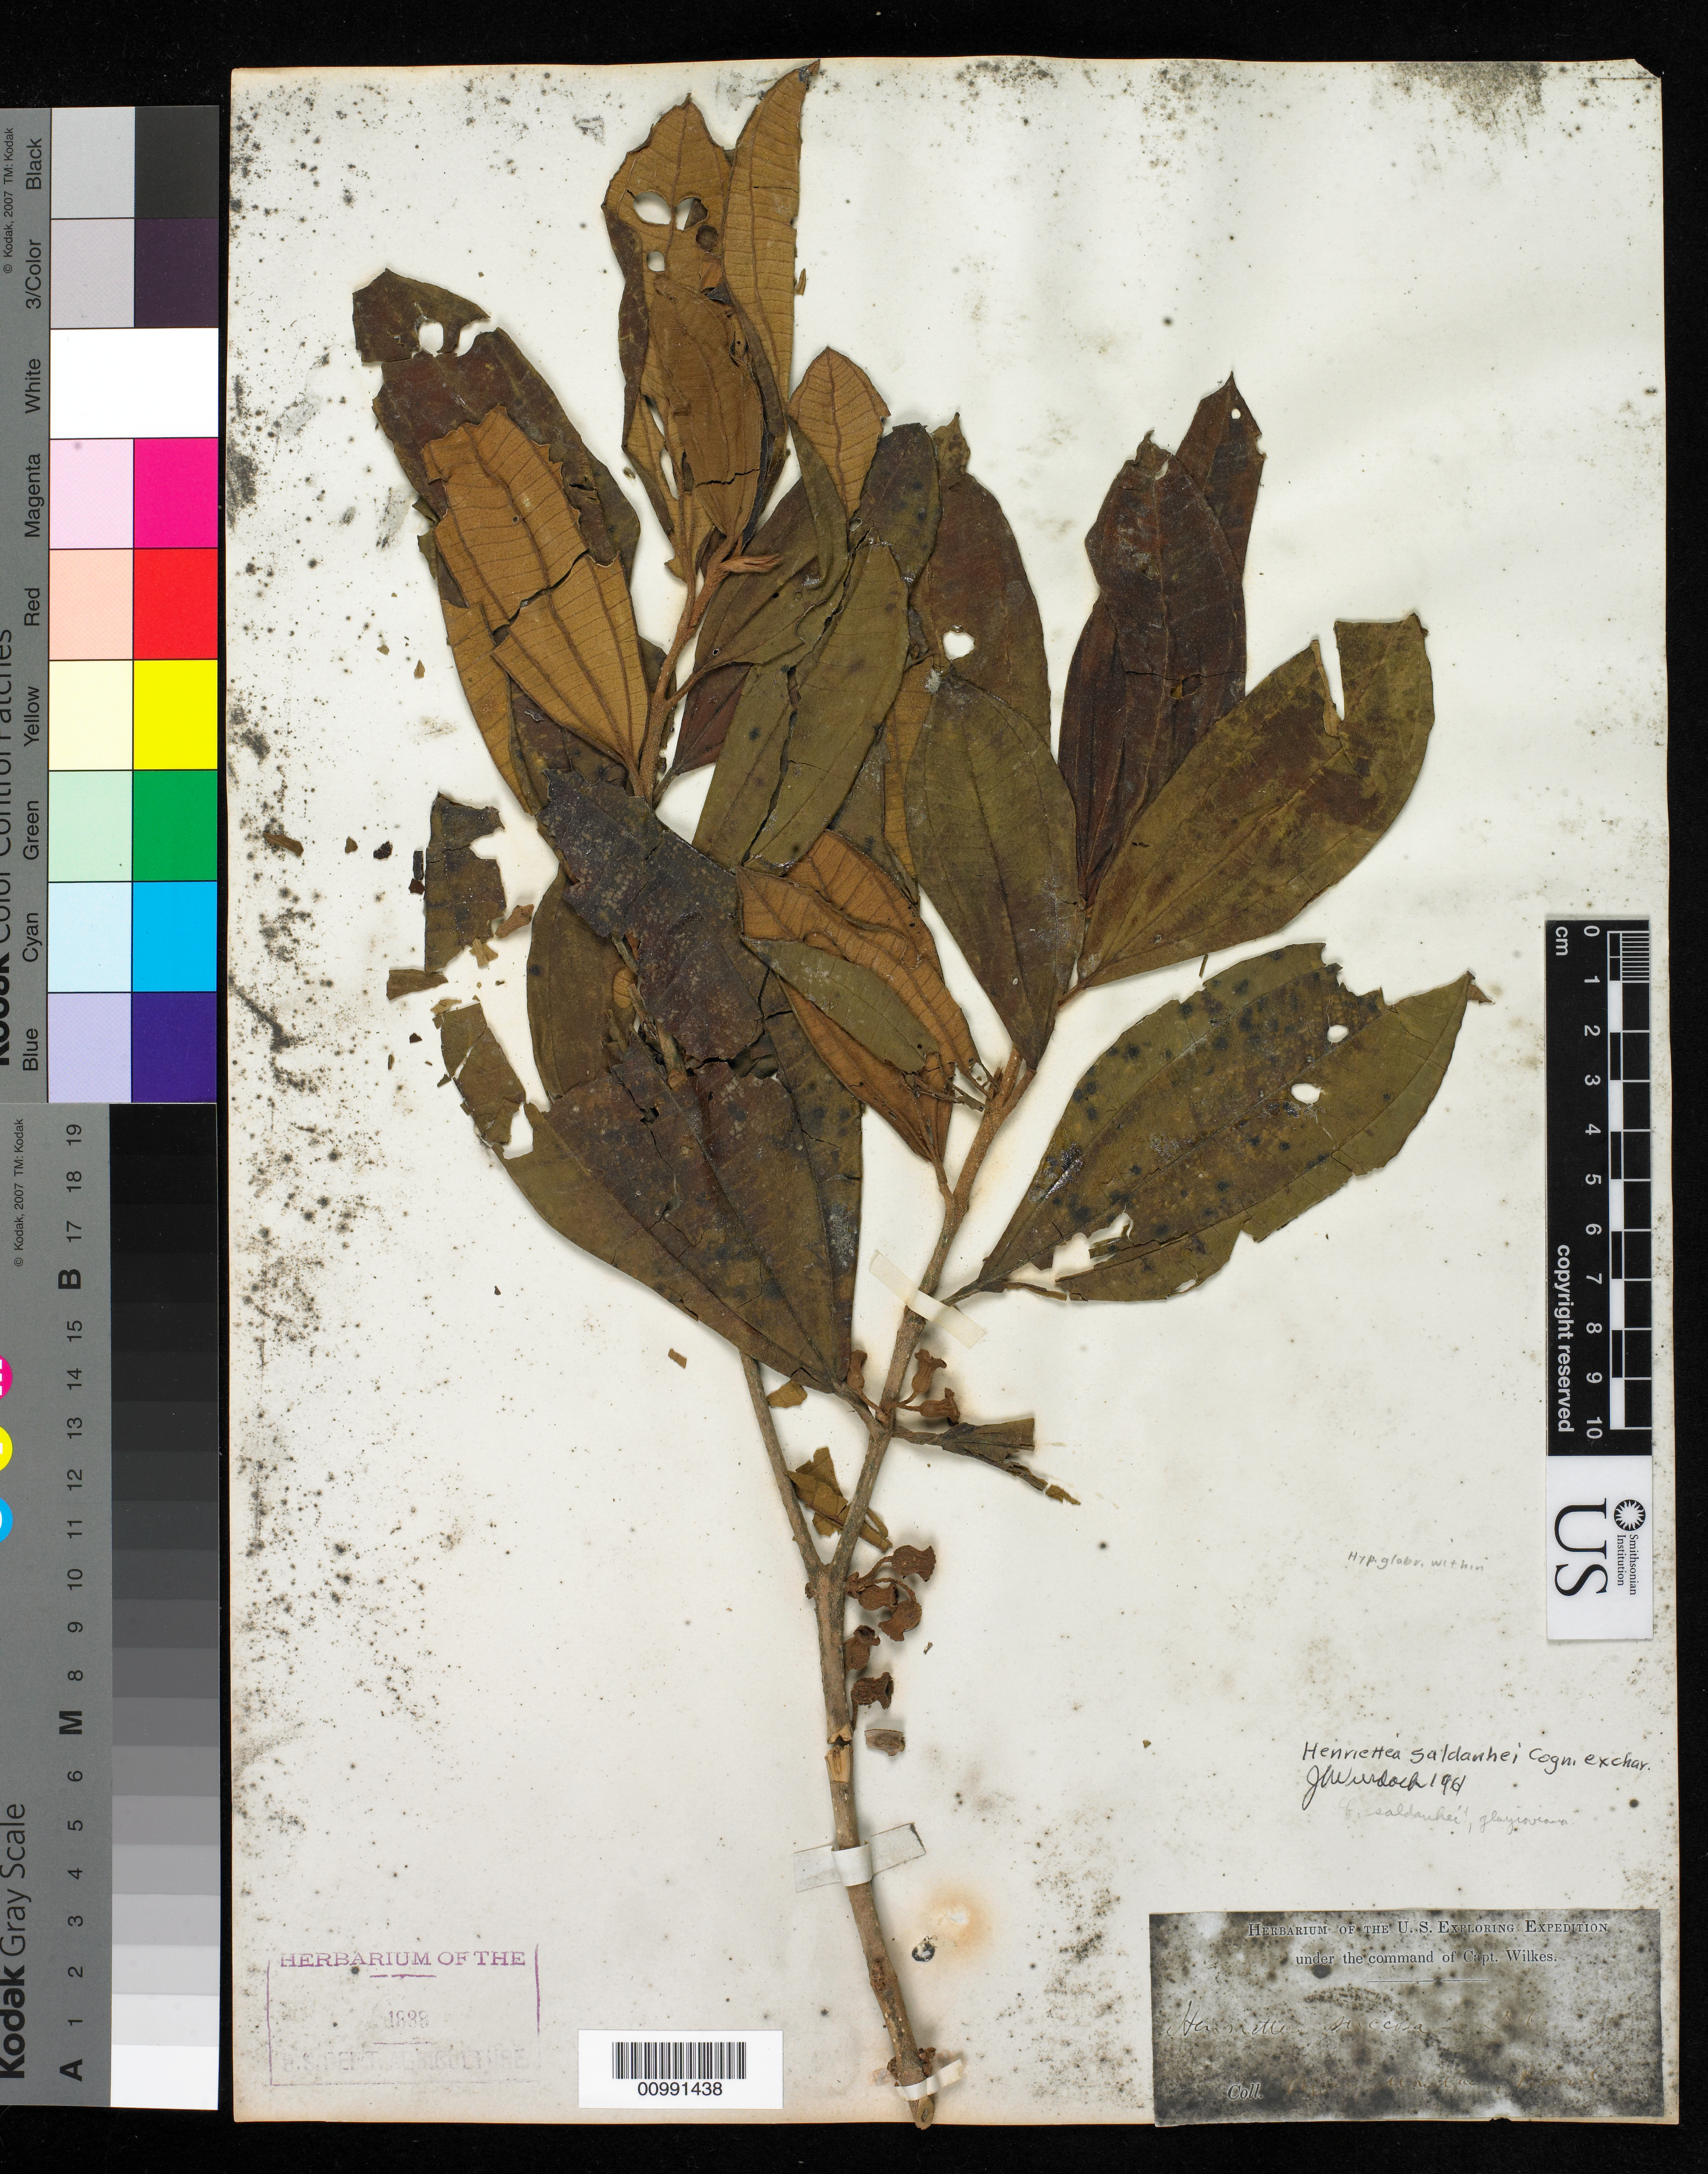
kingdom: Plantae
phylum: Tracheophyta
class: Magnoliopsida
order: Myrtales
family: Melastomataceae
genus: Henriettea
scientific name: Henriettea succosa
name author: (Aubl.) DC.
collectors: Wilkes Explor. Exped.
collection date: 1838/1842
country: Brazil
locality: Organ Mts.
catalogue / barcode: US 98727